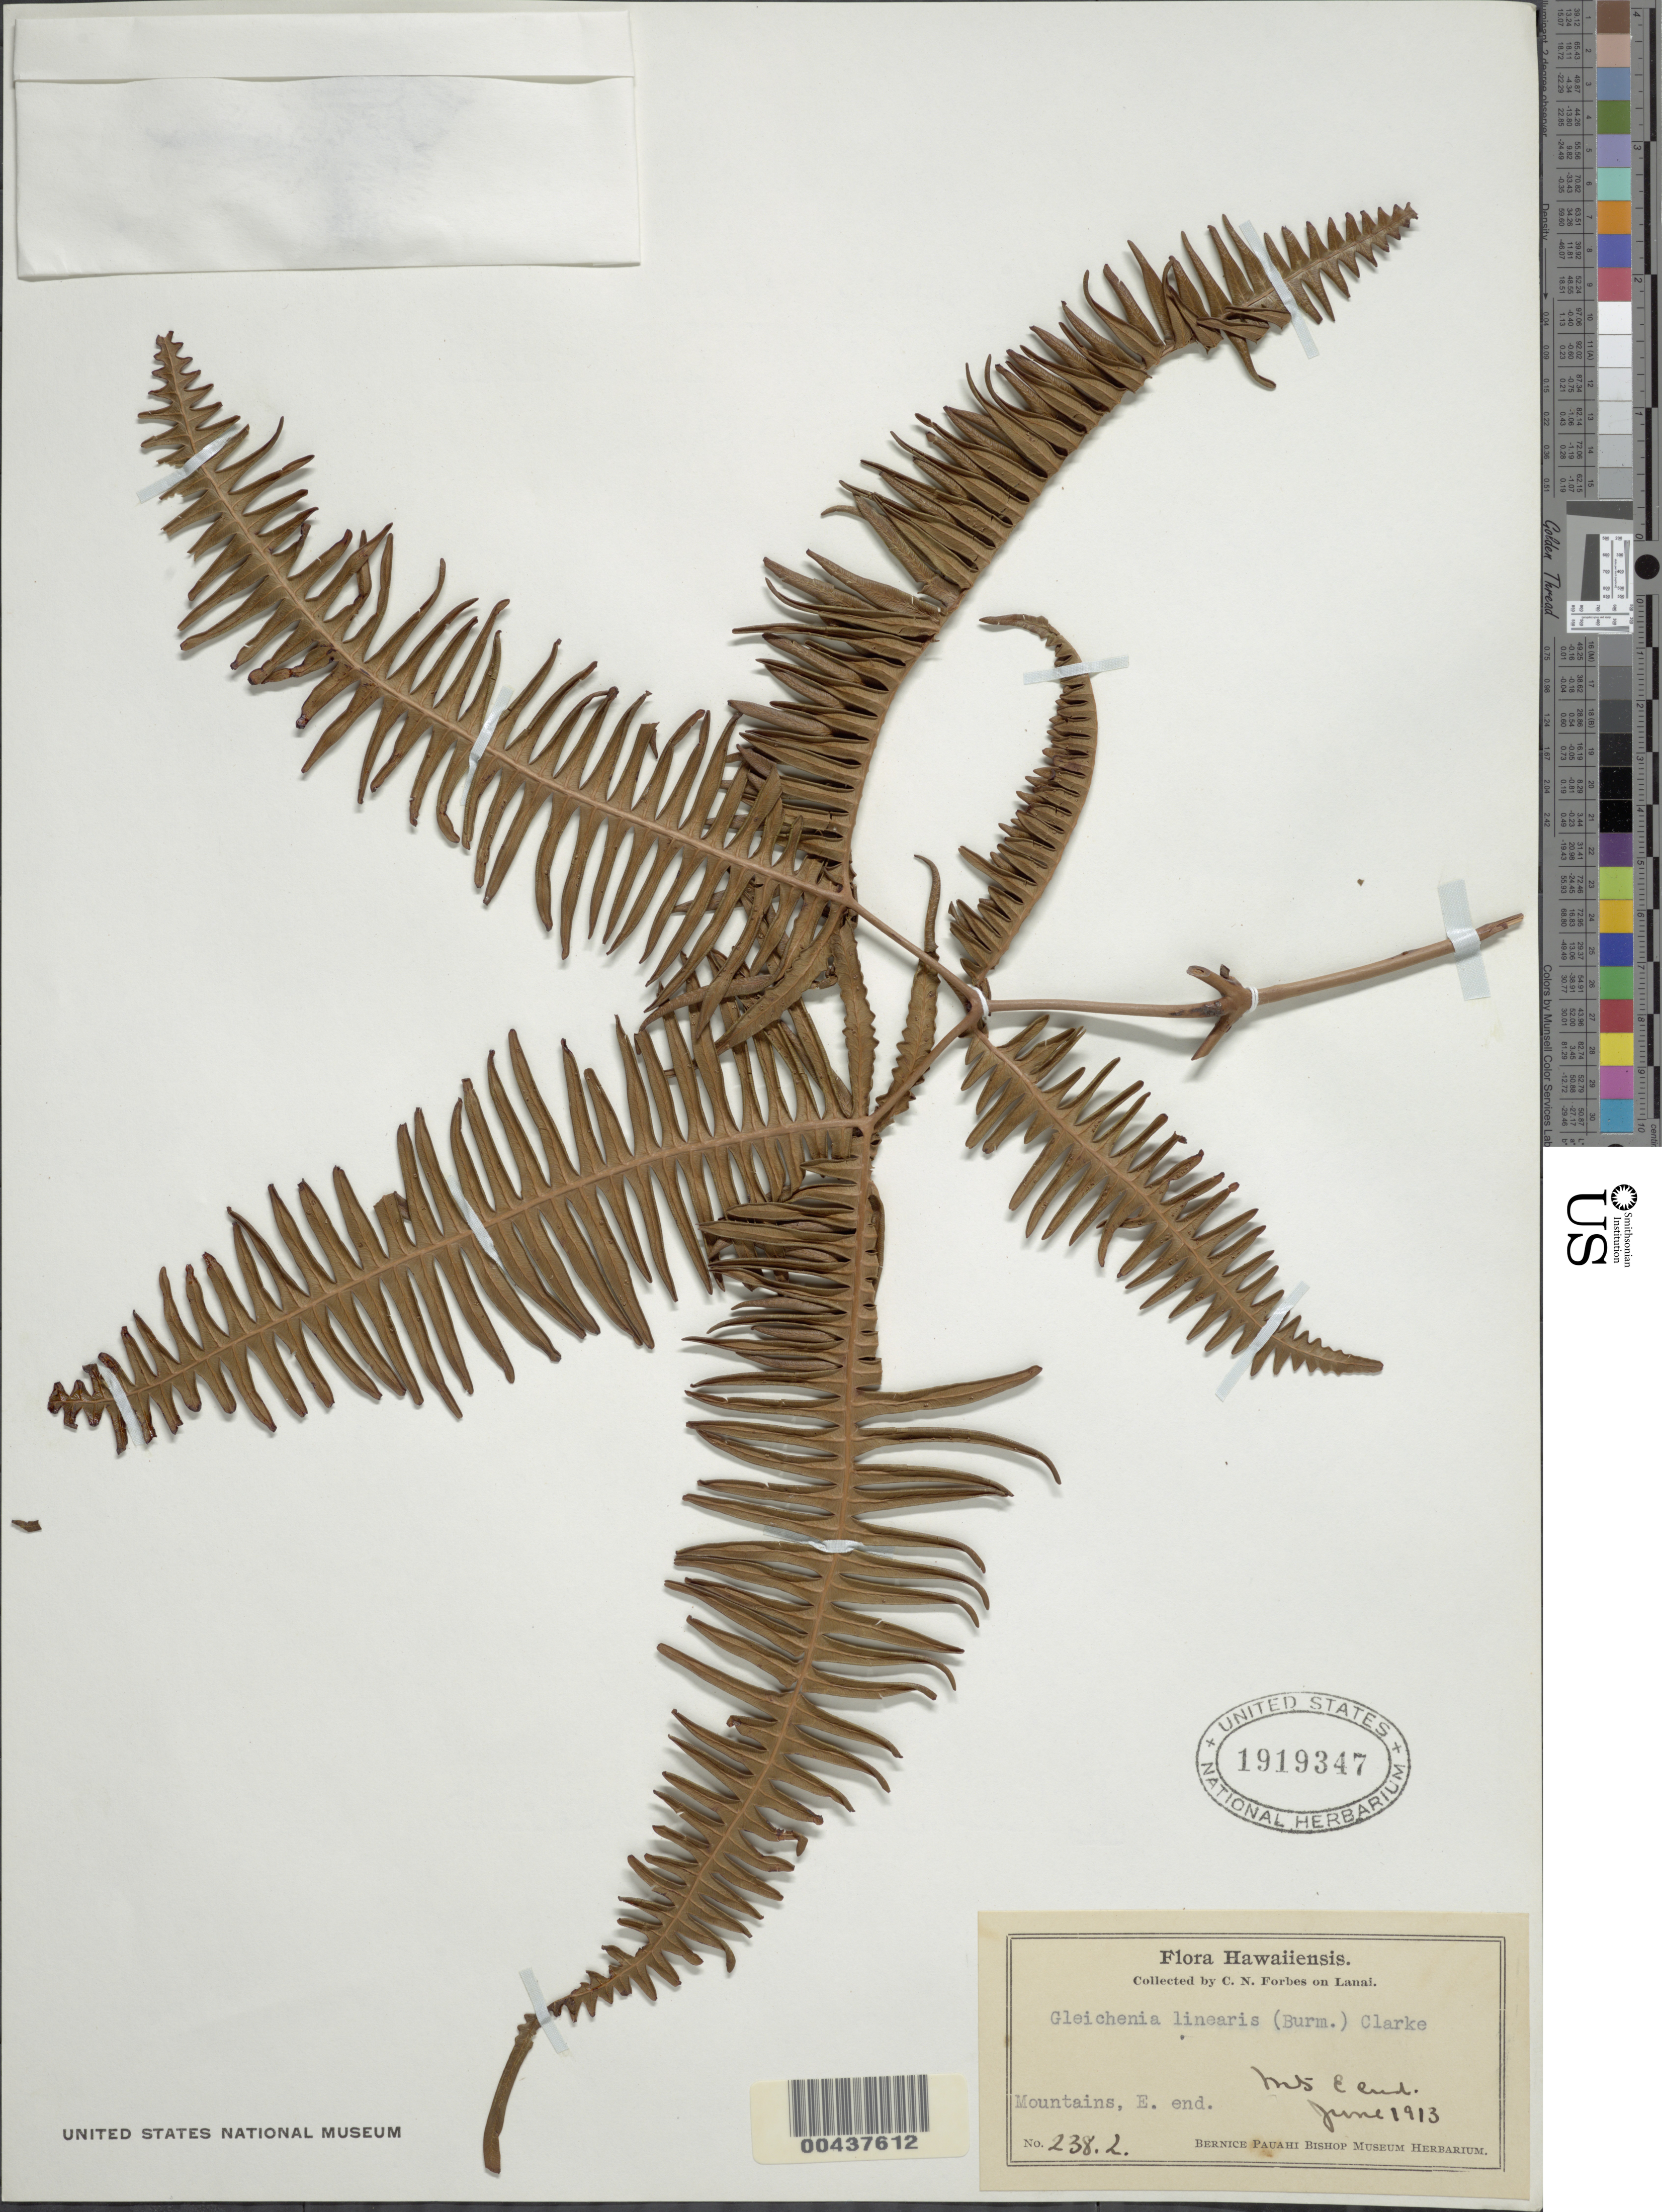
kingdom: Plantae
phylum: Tracheophyta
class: Polypodiopsida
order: Gleicheniales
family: Gleicheniaceae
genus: Dicranopteris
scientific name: Dicranopteris linearis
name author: (Burm. f.) Underw.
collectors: C. N. Forbes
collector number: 238.L.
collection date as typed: Jun 1913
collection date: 1913-06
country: United States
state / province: Hawaii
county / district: Maui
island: Lana'i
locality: Mts. E end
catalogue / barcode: US 1919347